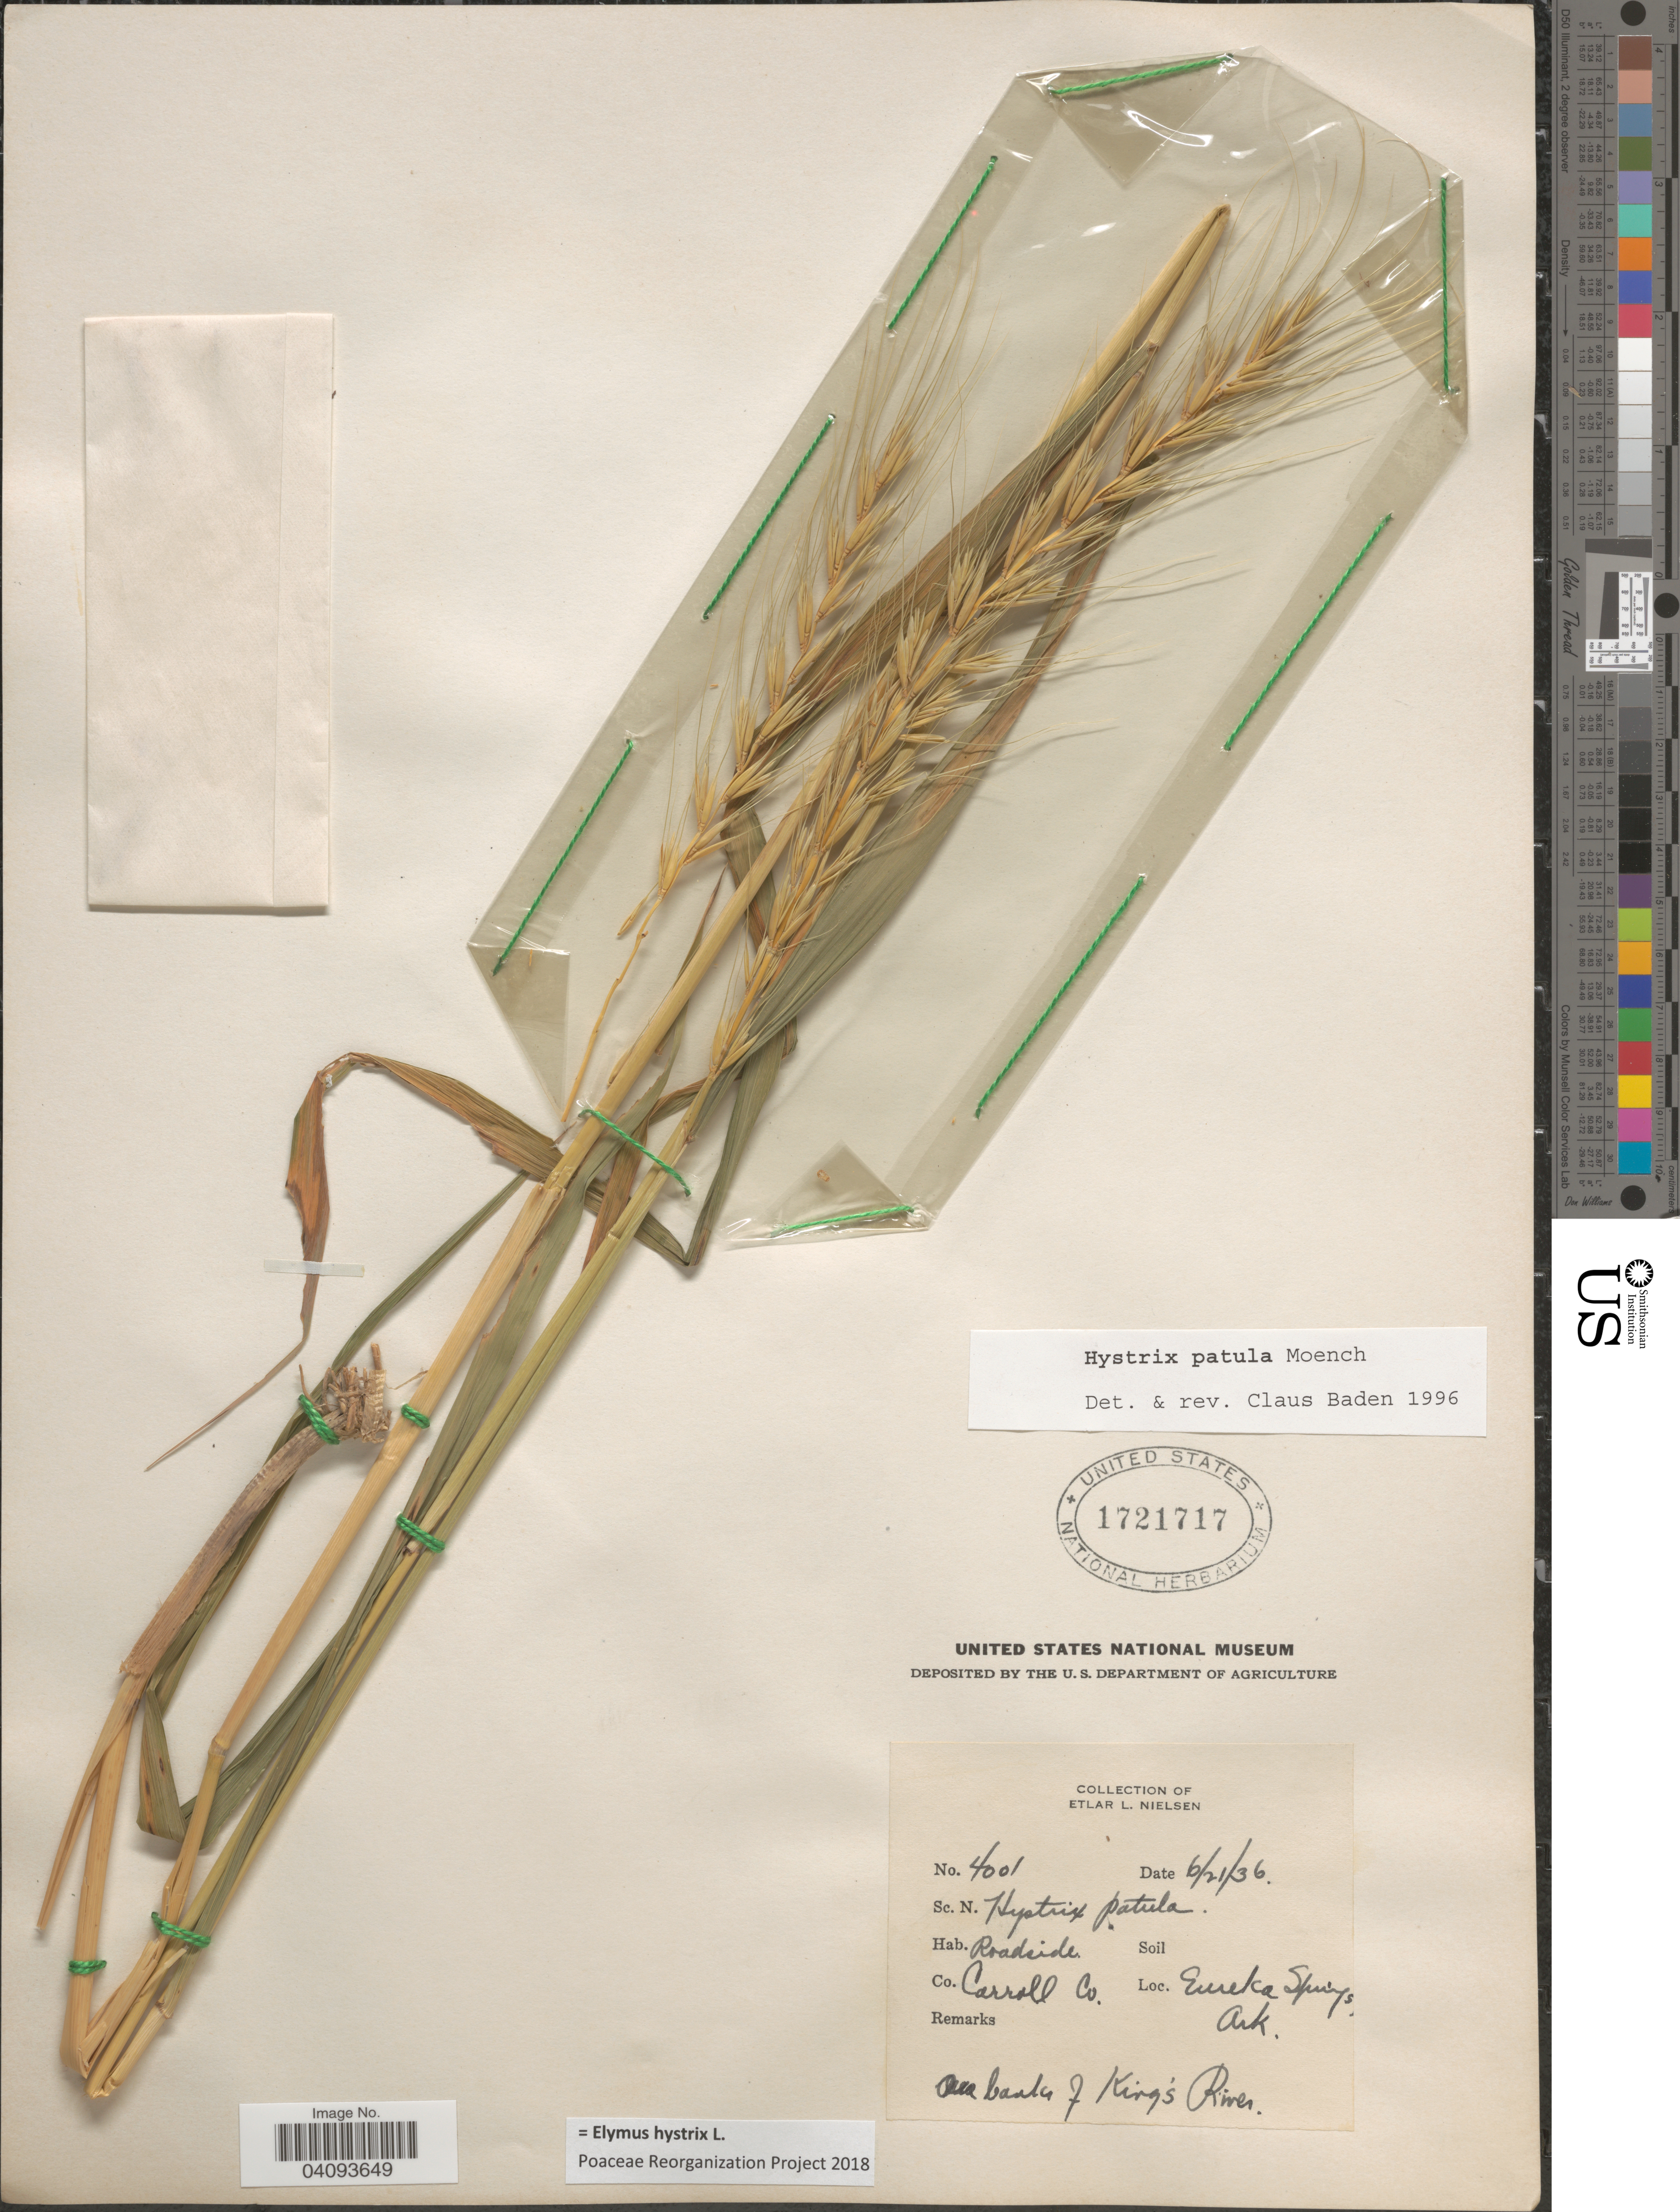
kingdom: Plantae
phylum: Tracheophyta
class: Liliopsida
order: Poales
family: Poaceae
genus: Elymus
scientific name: Elymus hystrix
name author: L.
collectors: E. L. Nielsen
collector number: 4001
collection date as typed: Transcribed d/m/y: 21/6/36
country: United States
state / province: Arkansas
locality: Co. Carral Co. Eureka Springs. Banks of King's River.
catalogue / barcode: US 1721717